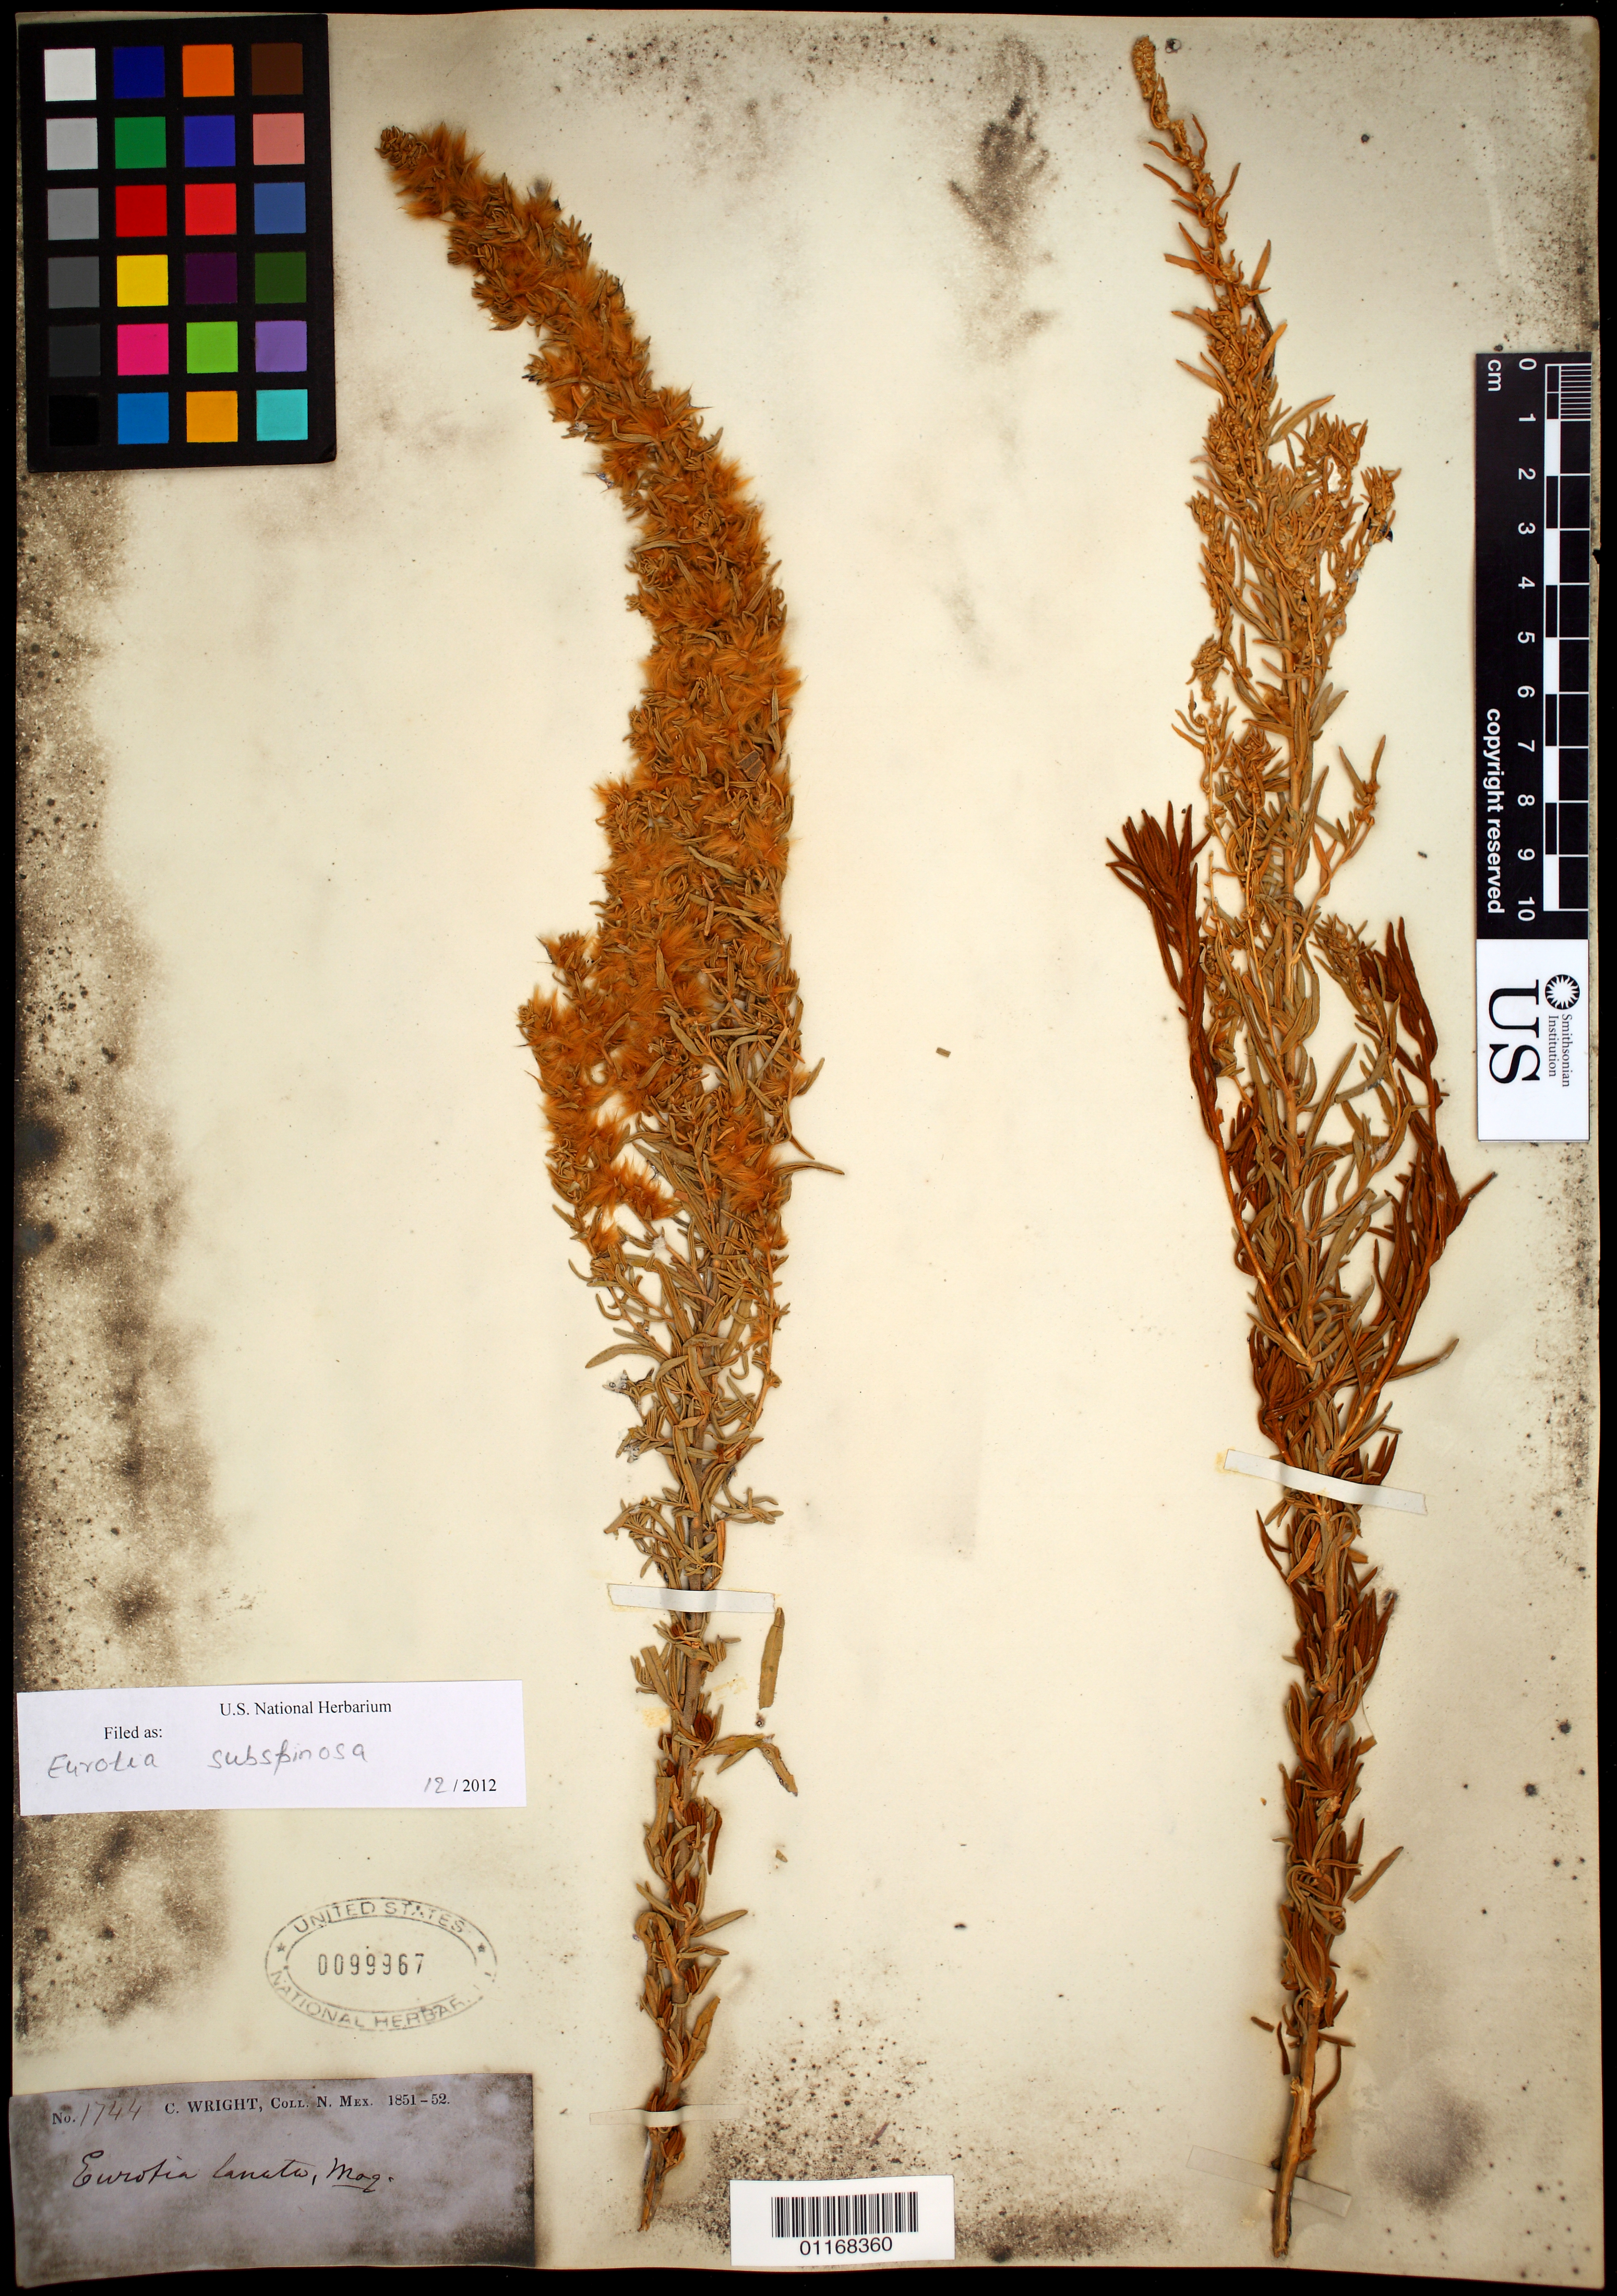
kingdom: Plantae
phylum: Tracheophyta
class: Magnoliopsida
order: Caryophyllales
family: Amaranthaceae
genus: Krascheninnikovia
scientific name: Krascheninnikovia lanata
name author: (Pursh) A. Meeuse & A.Smit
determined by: U.S. National Herbarium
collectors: C. Wright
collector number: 1744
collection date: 1851/1852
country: United States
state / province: New Mexico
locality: "N. Mex." [=northern Mexico or New Mexico? either way possibly referring to present-day Arizona or Texas]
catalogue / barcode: US 99967